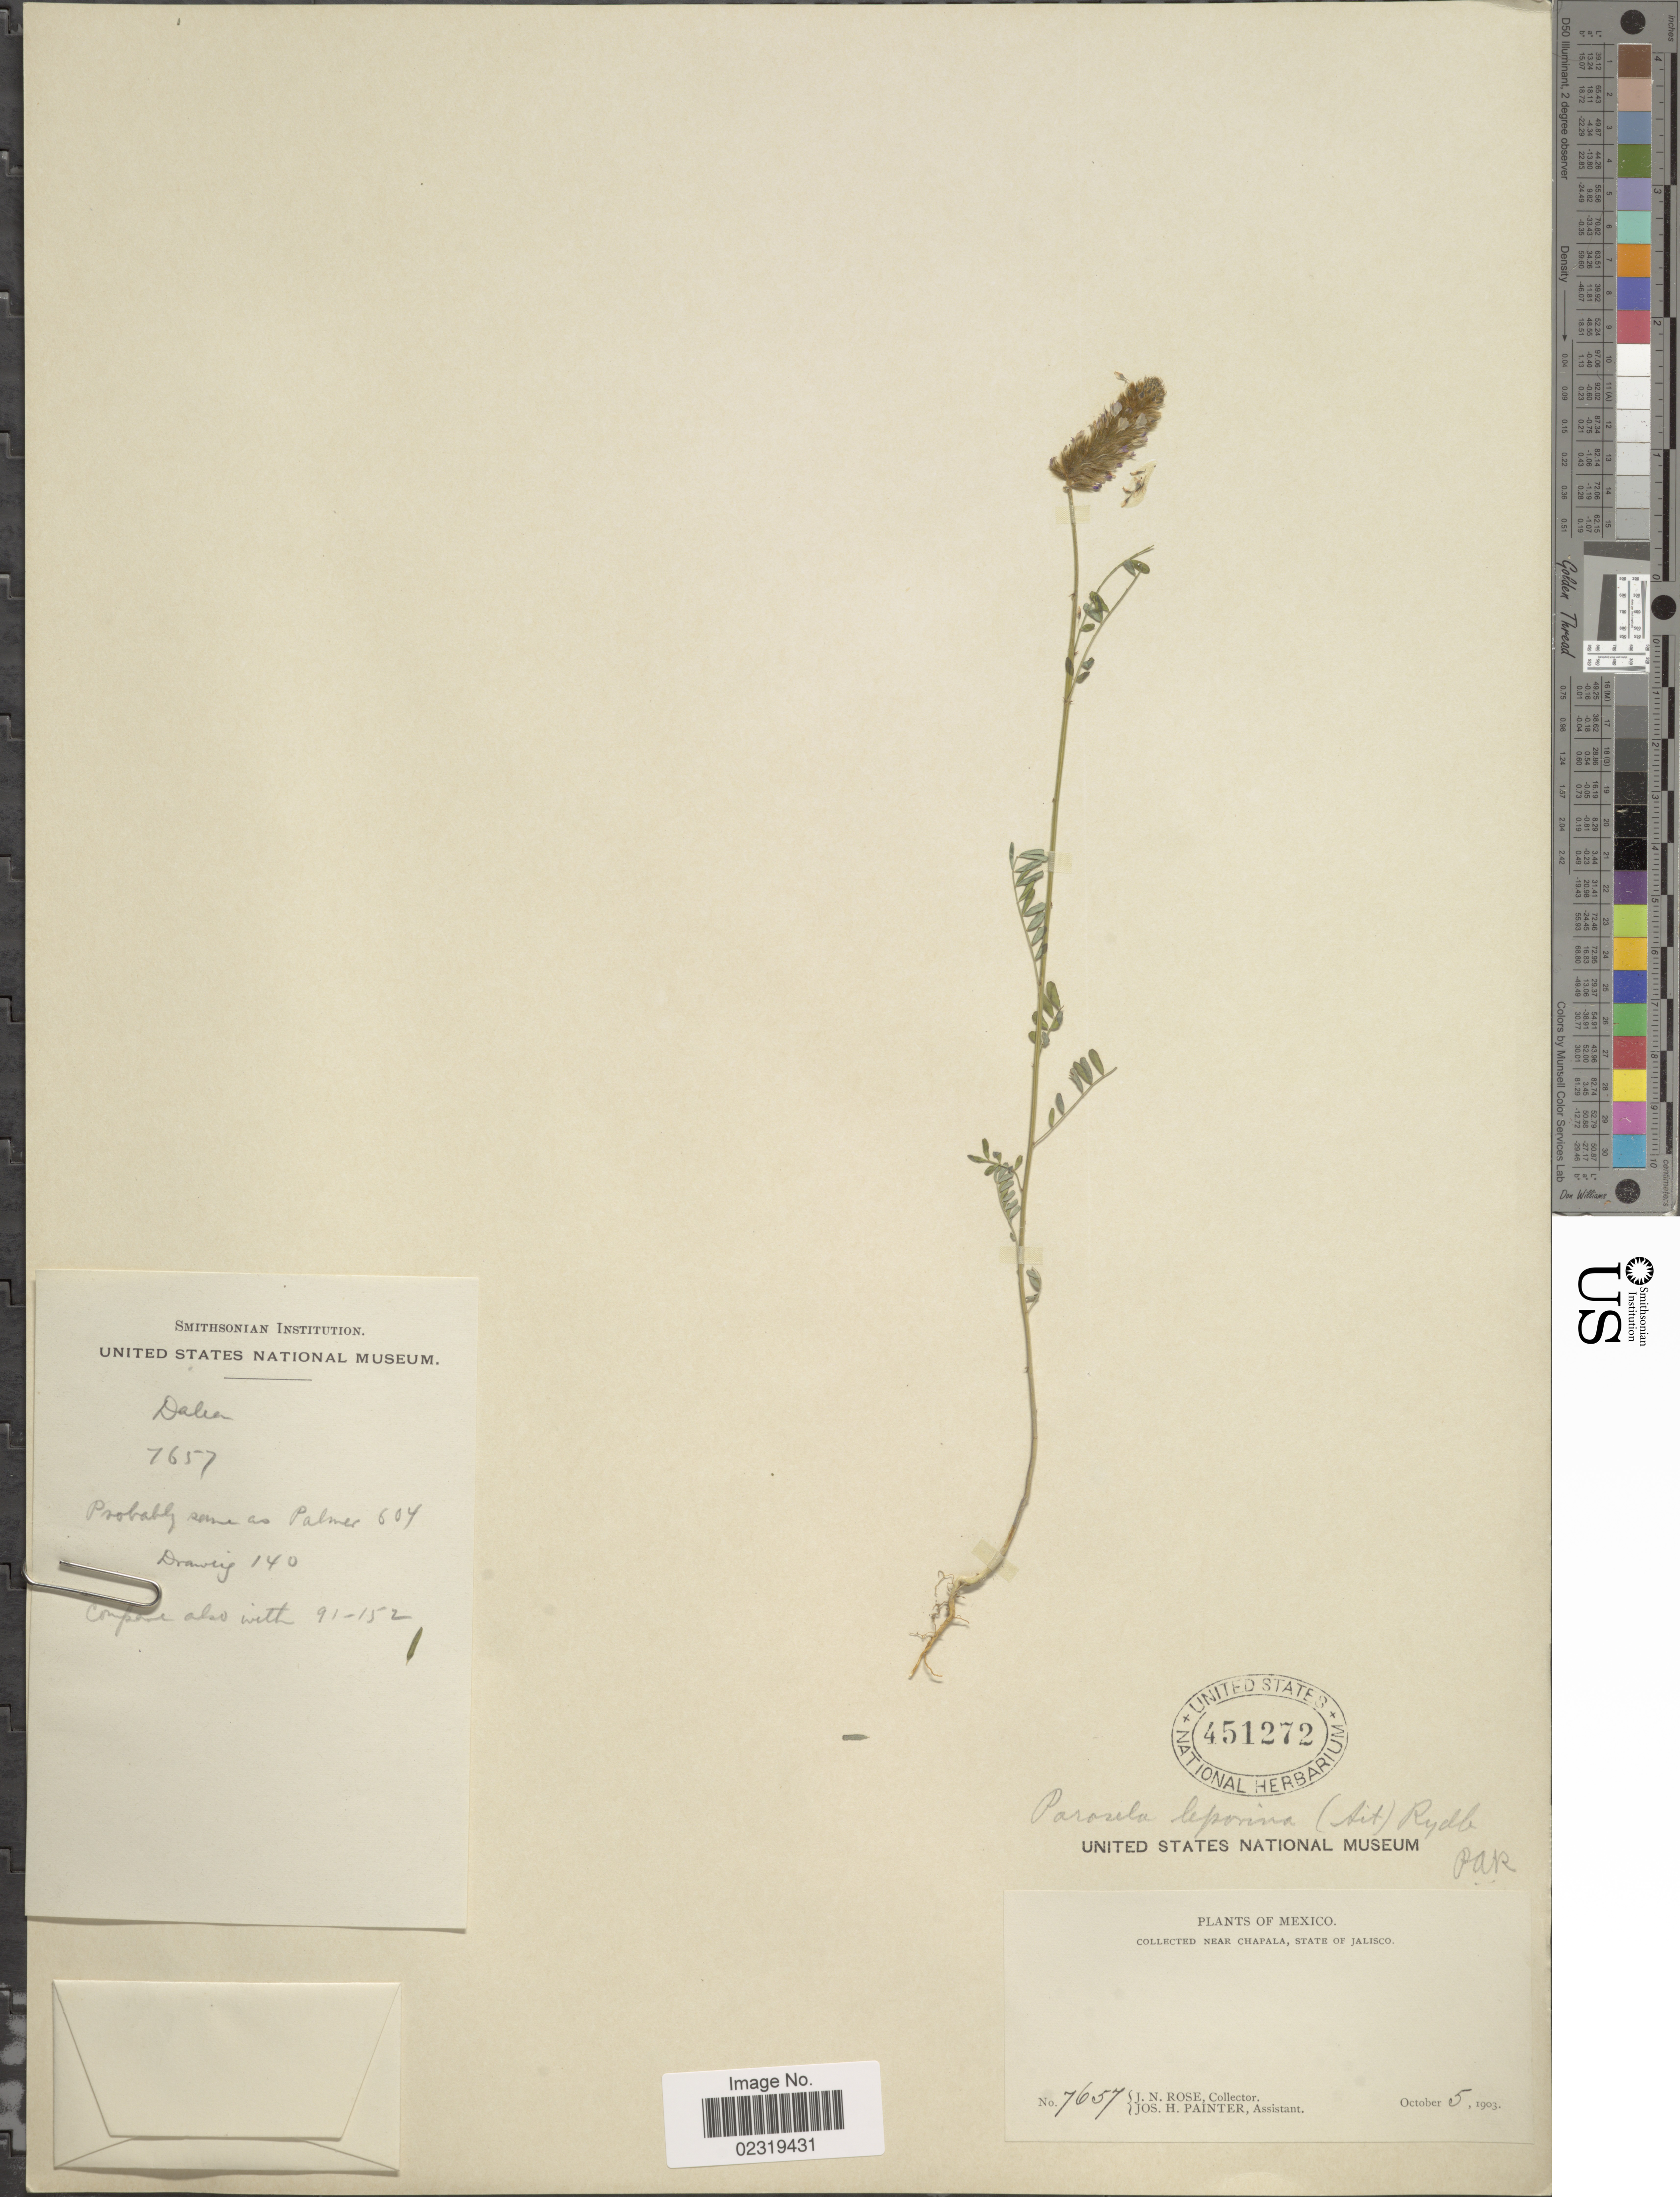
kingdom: Plantae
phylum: Tracheophyta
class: Magnoliopsida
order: Fabales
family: Fabaceae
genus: Dalea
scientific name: Dalea leporina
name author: (Aiton) Bullock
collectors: J. N. Rose & J. H. Painter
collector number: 7657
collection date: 1903-10-05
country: Mexico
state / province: Jalisco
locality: Near Chapala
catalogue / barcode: US 451272